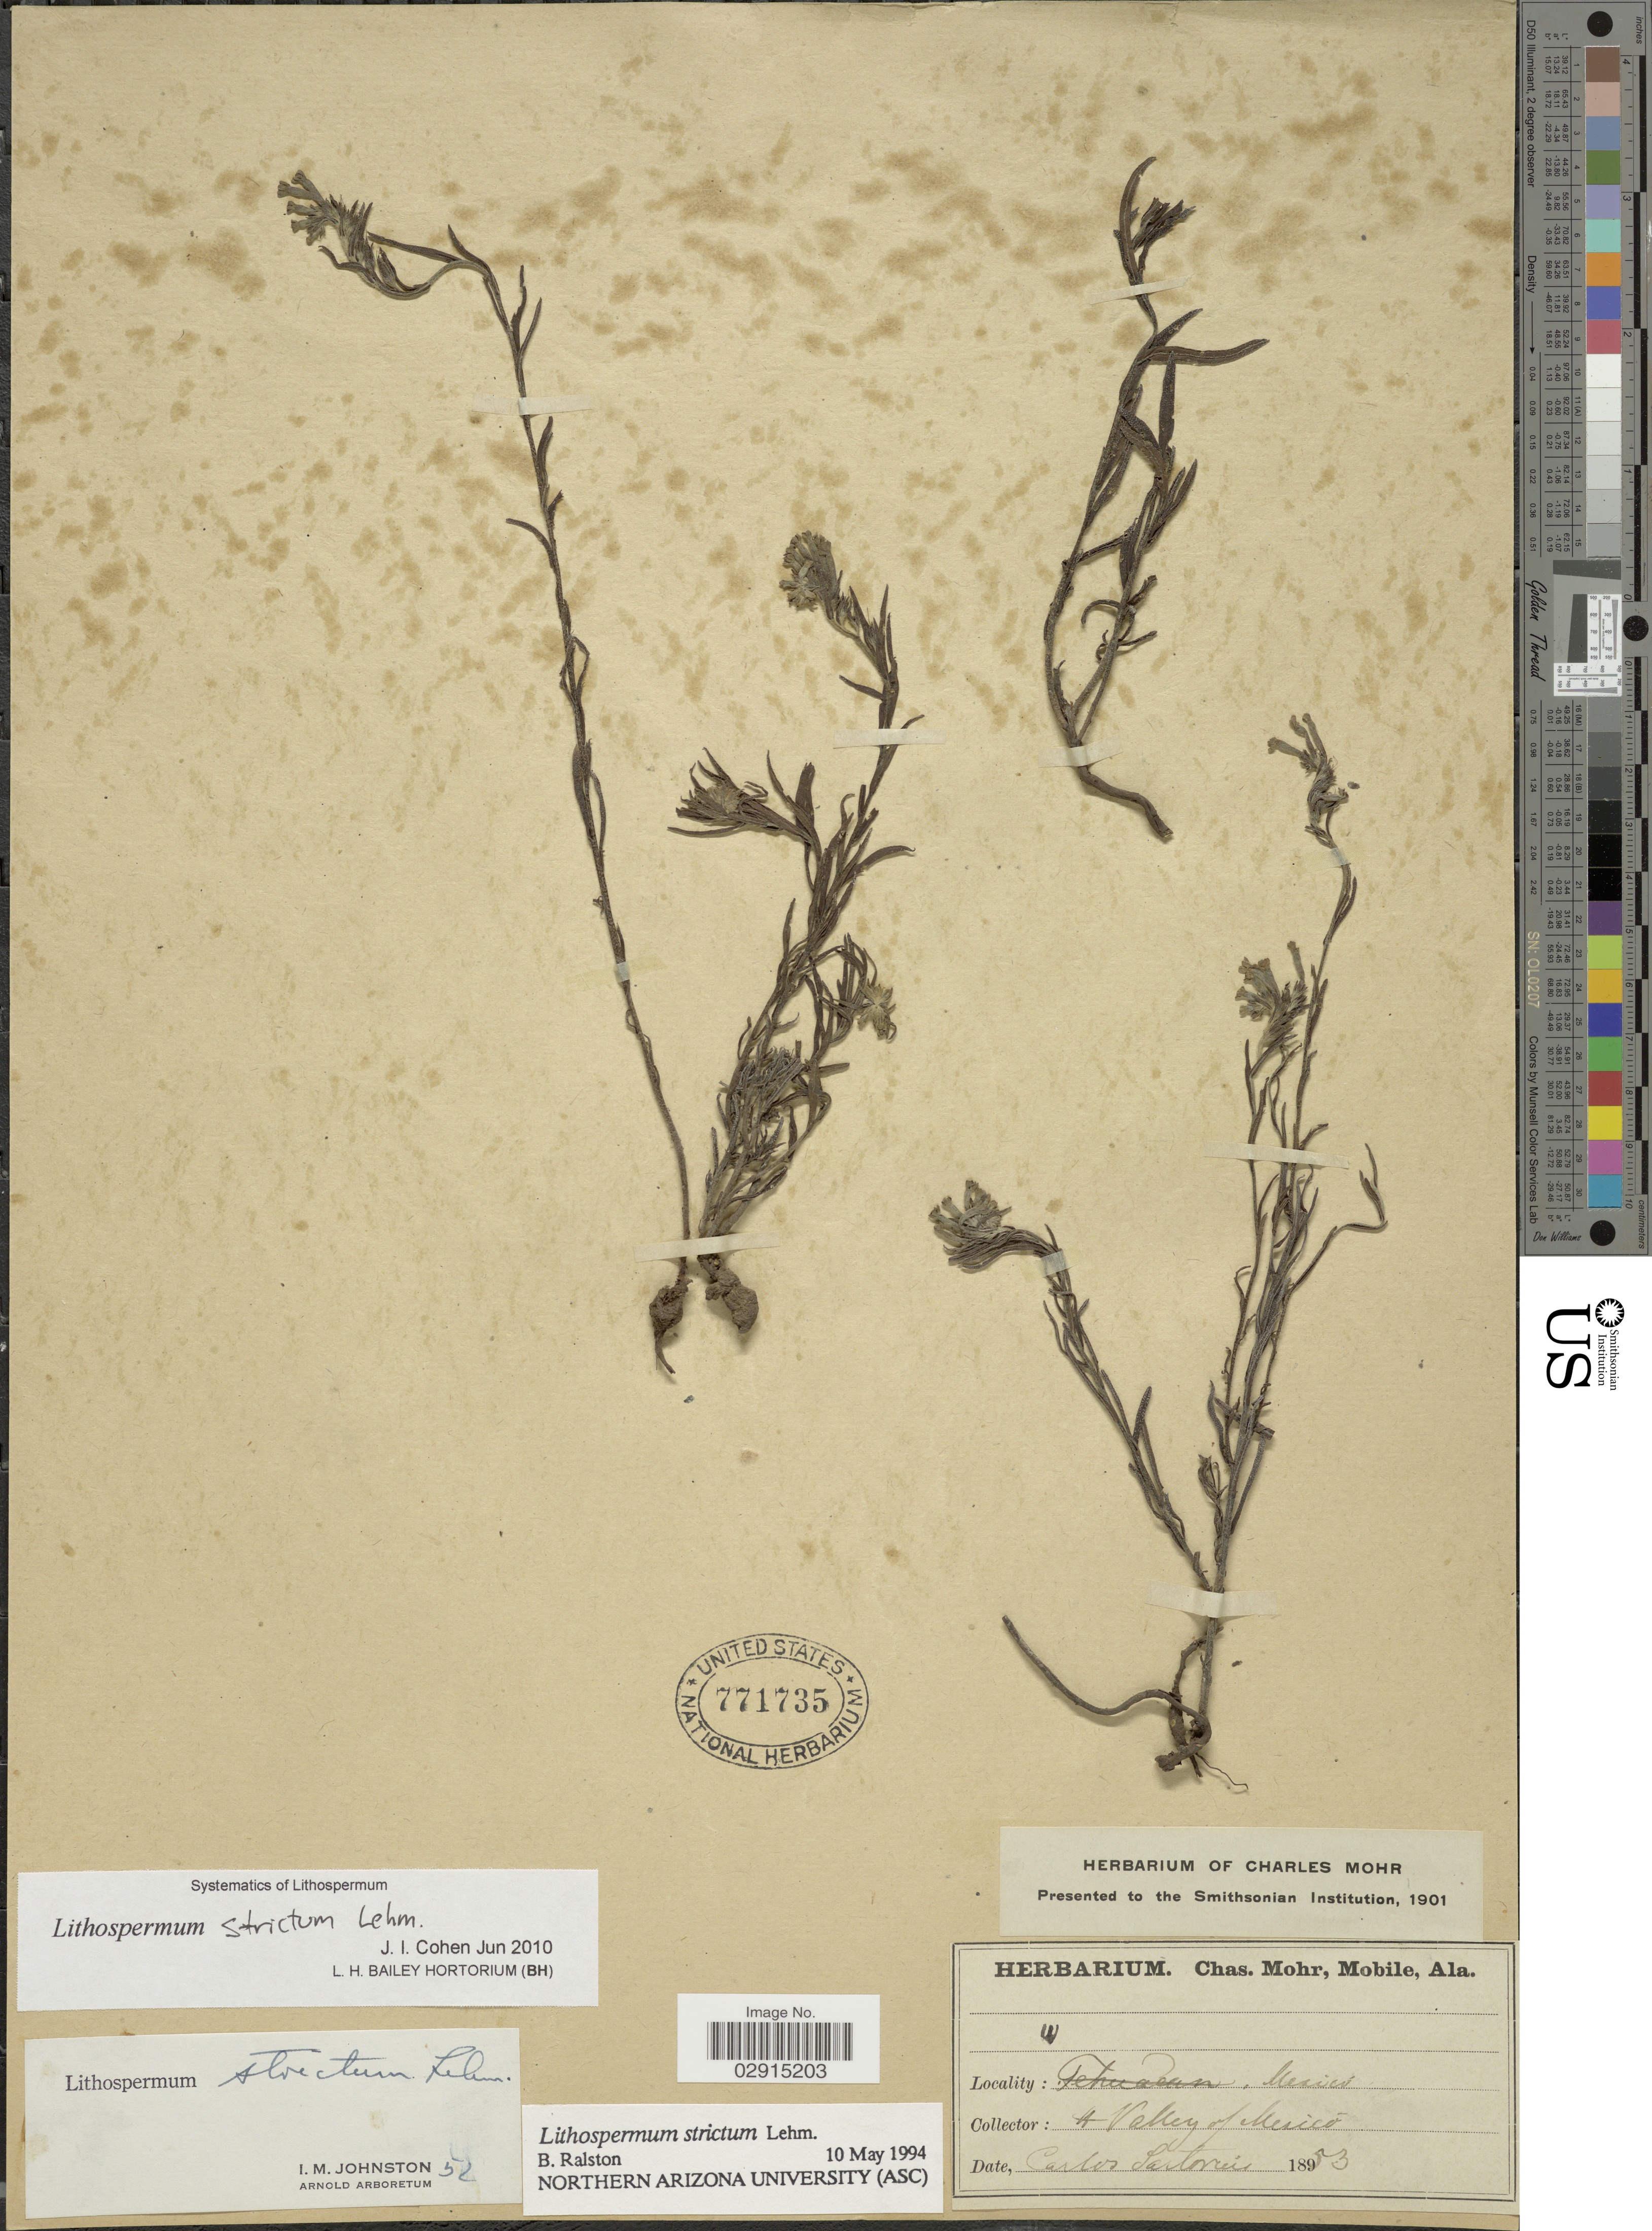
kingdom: Plantae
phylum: Tracheophyta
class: Magnoliopsida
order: Boraginales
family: Boraginaceae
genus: Lithospermum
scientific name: Lithospermum strictum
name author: Lehm.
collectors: C. Sartorius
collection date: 1893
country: Mexico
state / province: México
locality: Valley of Mexico.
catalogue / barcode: US 771735